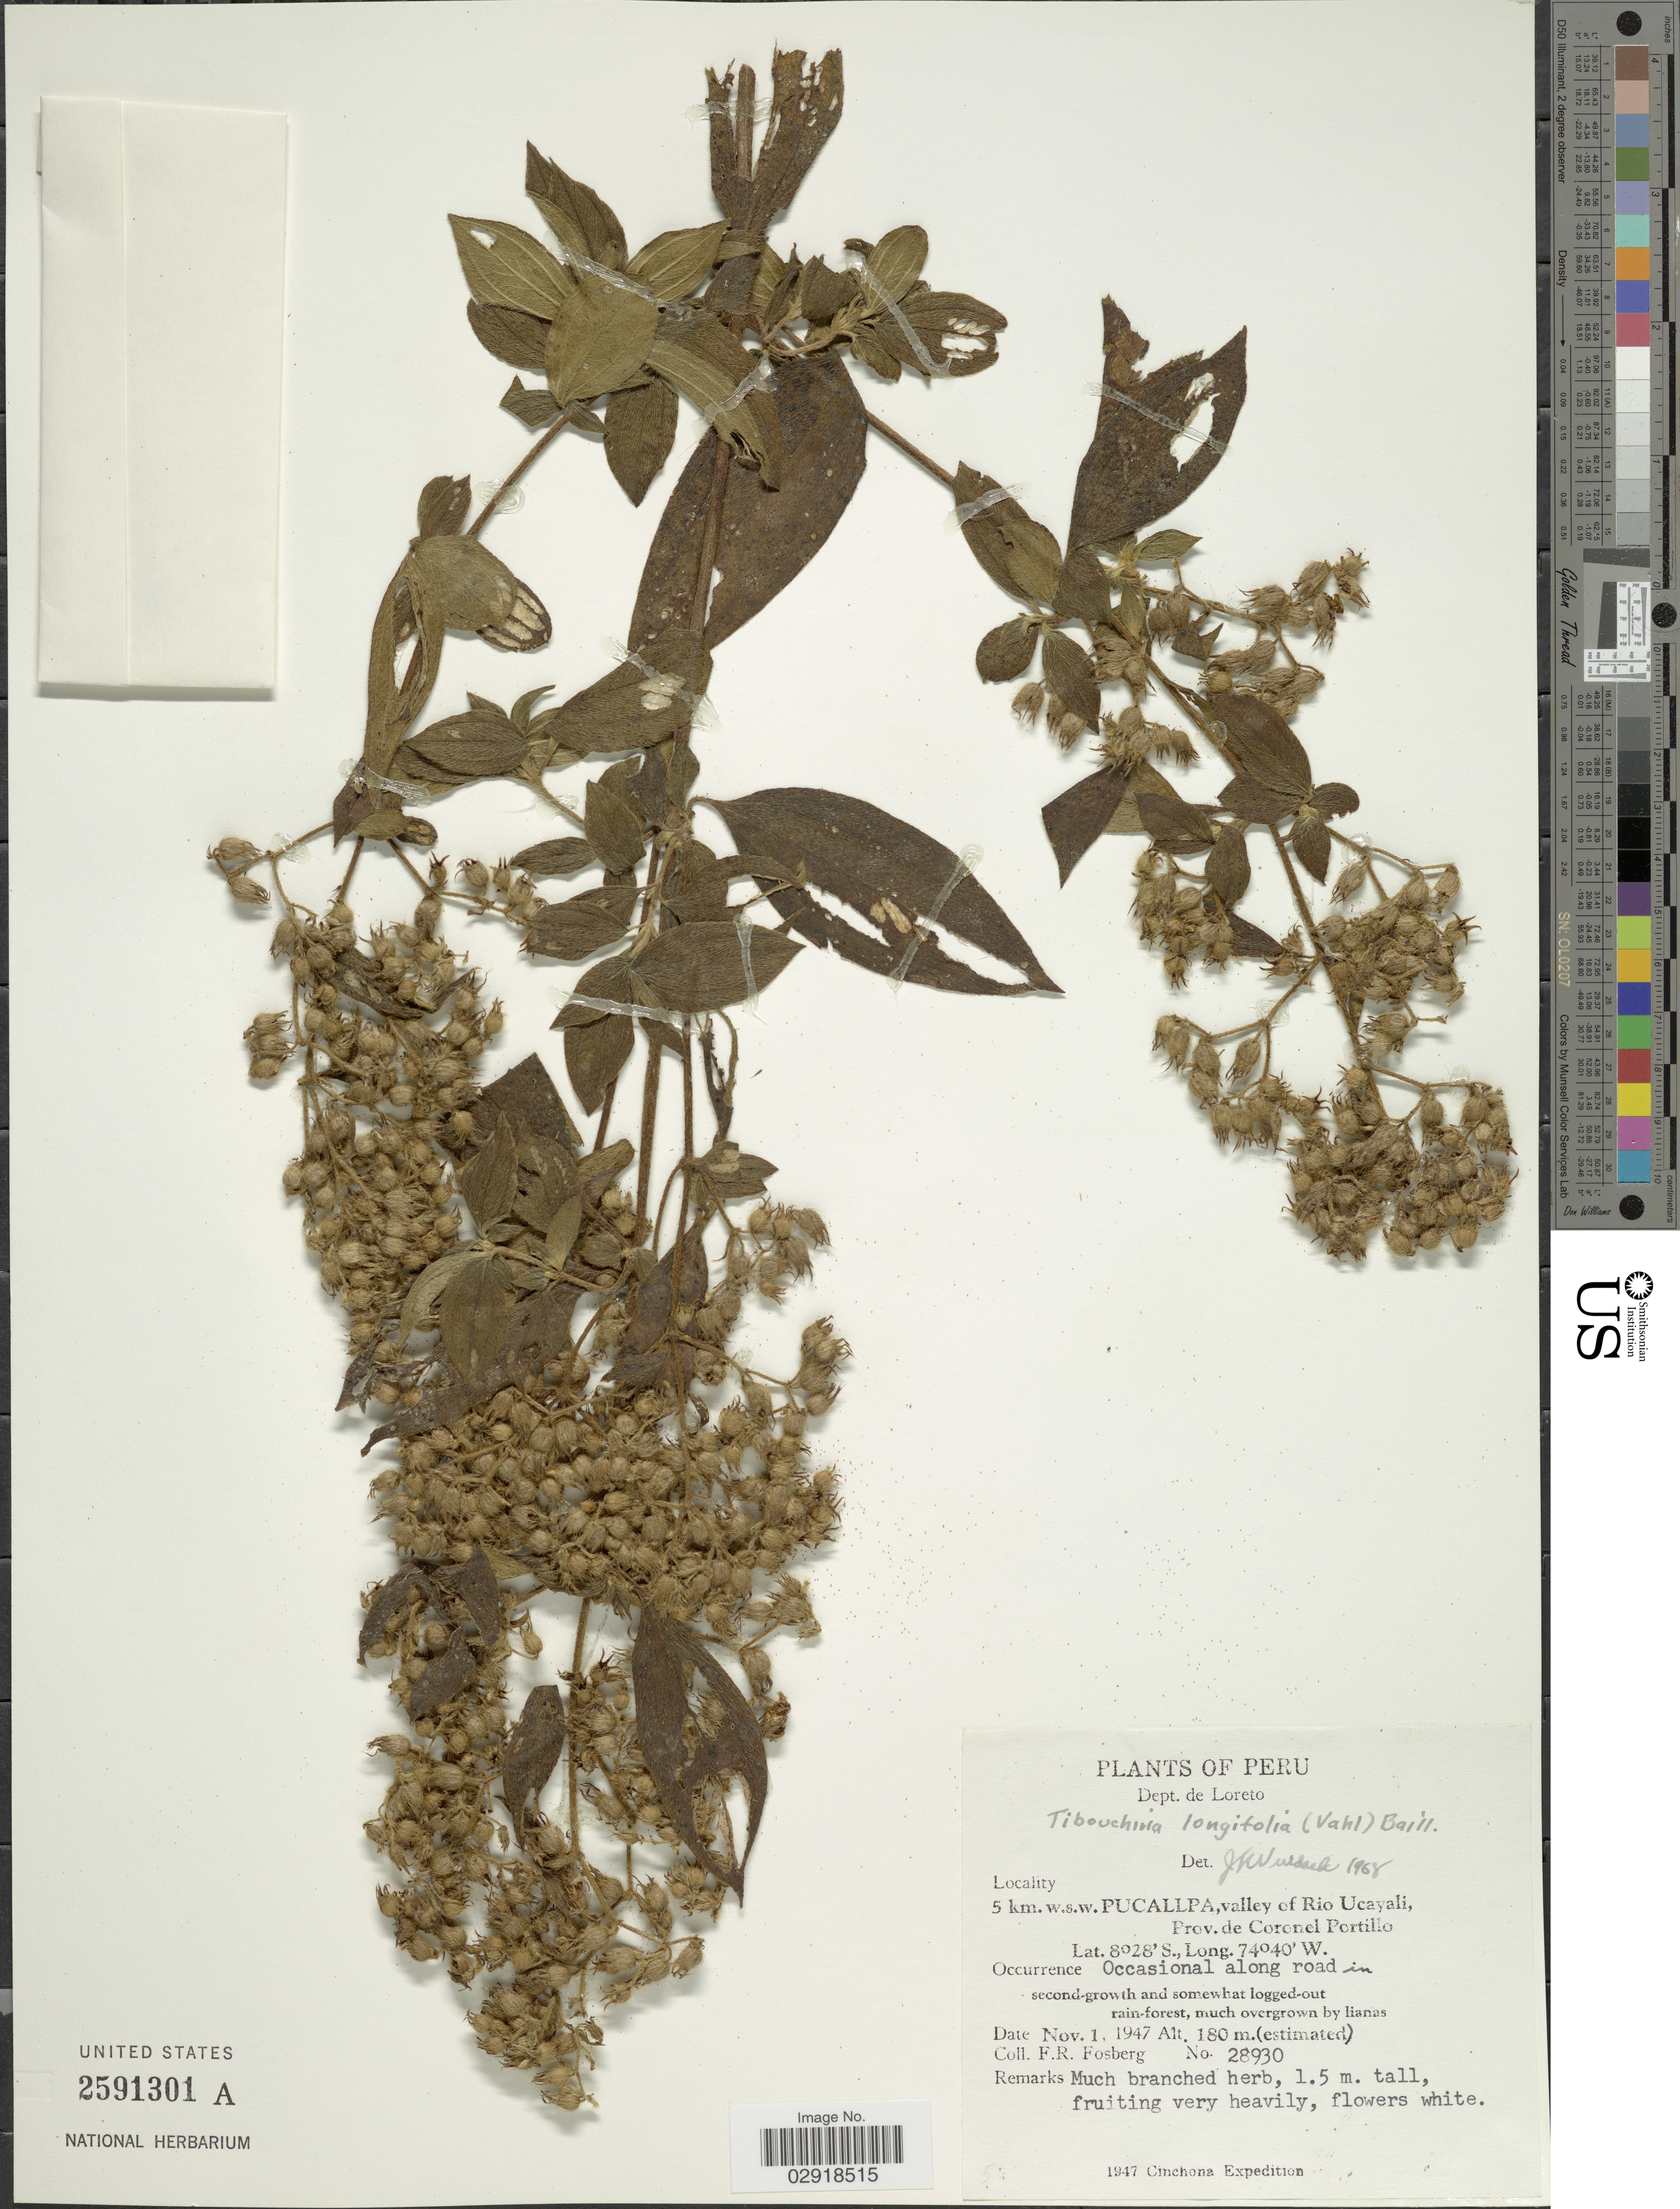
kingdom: Plantae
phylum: Tracheophyta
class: Magnoliopsida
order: Myrtales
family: Melastomataceae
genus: Chaetogastra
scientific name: Chaetogastra longifolia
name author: (Vahl) DC.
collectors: F. R. Fosberg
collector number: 28930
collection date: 1947-11-01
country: Peru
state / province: Loreto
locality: Dept. de Loreto. 5 km. w.s.w. Pucallpa, valley of Rio Ucayali. Prov. de Coronel Portillo.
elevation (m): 180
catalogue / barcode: US 2591301A